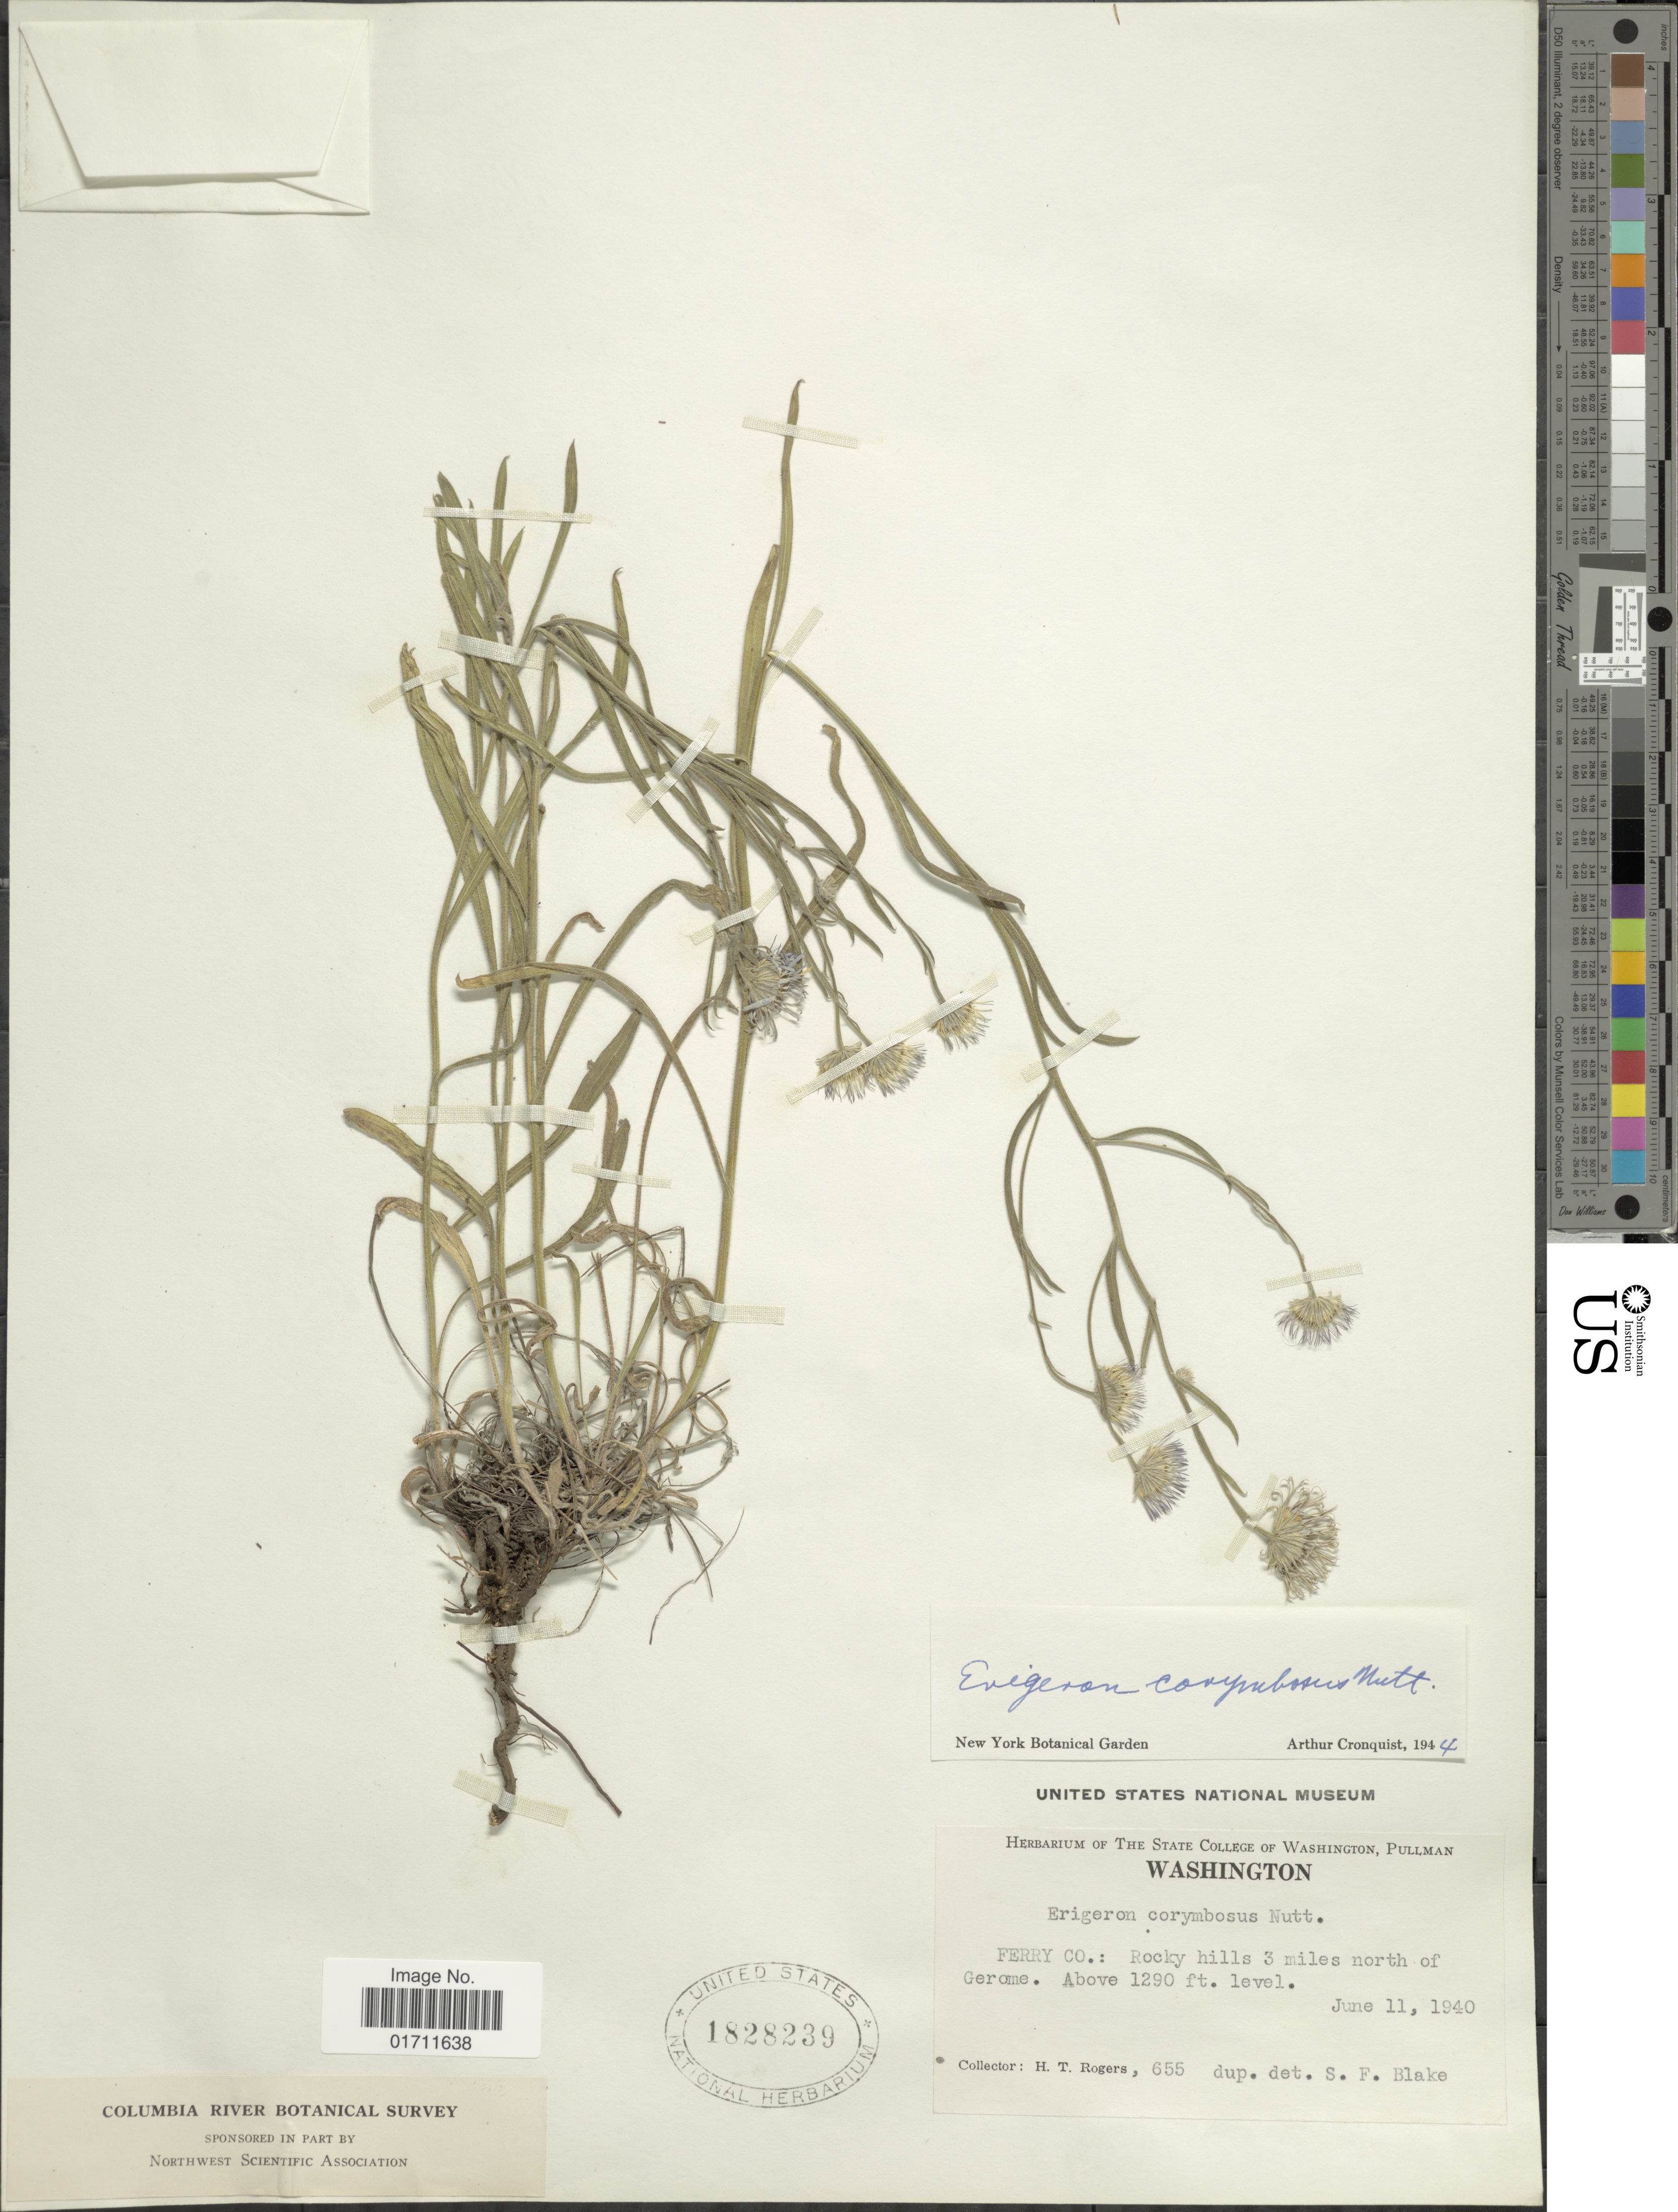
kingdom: Plantae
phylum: Tracheophyta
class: Magnoliopsida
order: Asterales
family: Asteraceae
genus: Erigeron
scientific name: Erigeron corymbosus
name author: Nutt.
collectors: H. Rogers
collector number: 655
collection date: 1940-06-11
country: United States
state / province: Washington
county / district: Ferry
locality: Ferry Co.: Rocky hills 3 miles north of Gerome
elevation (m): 393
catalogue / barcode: US 1828239